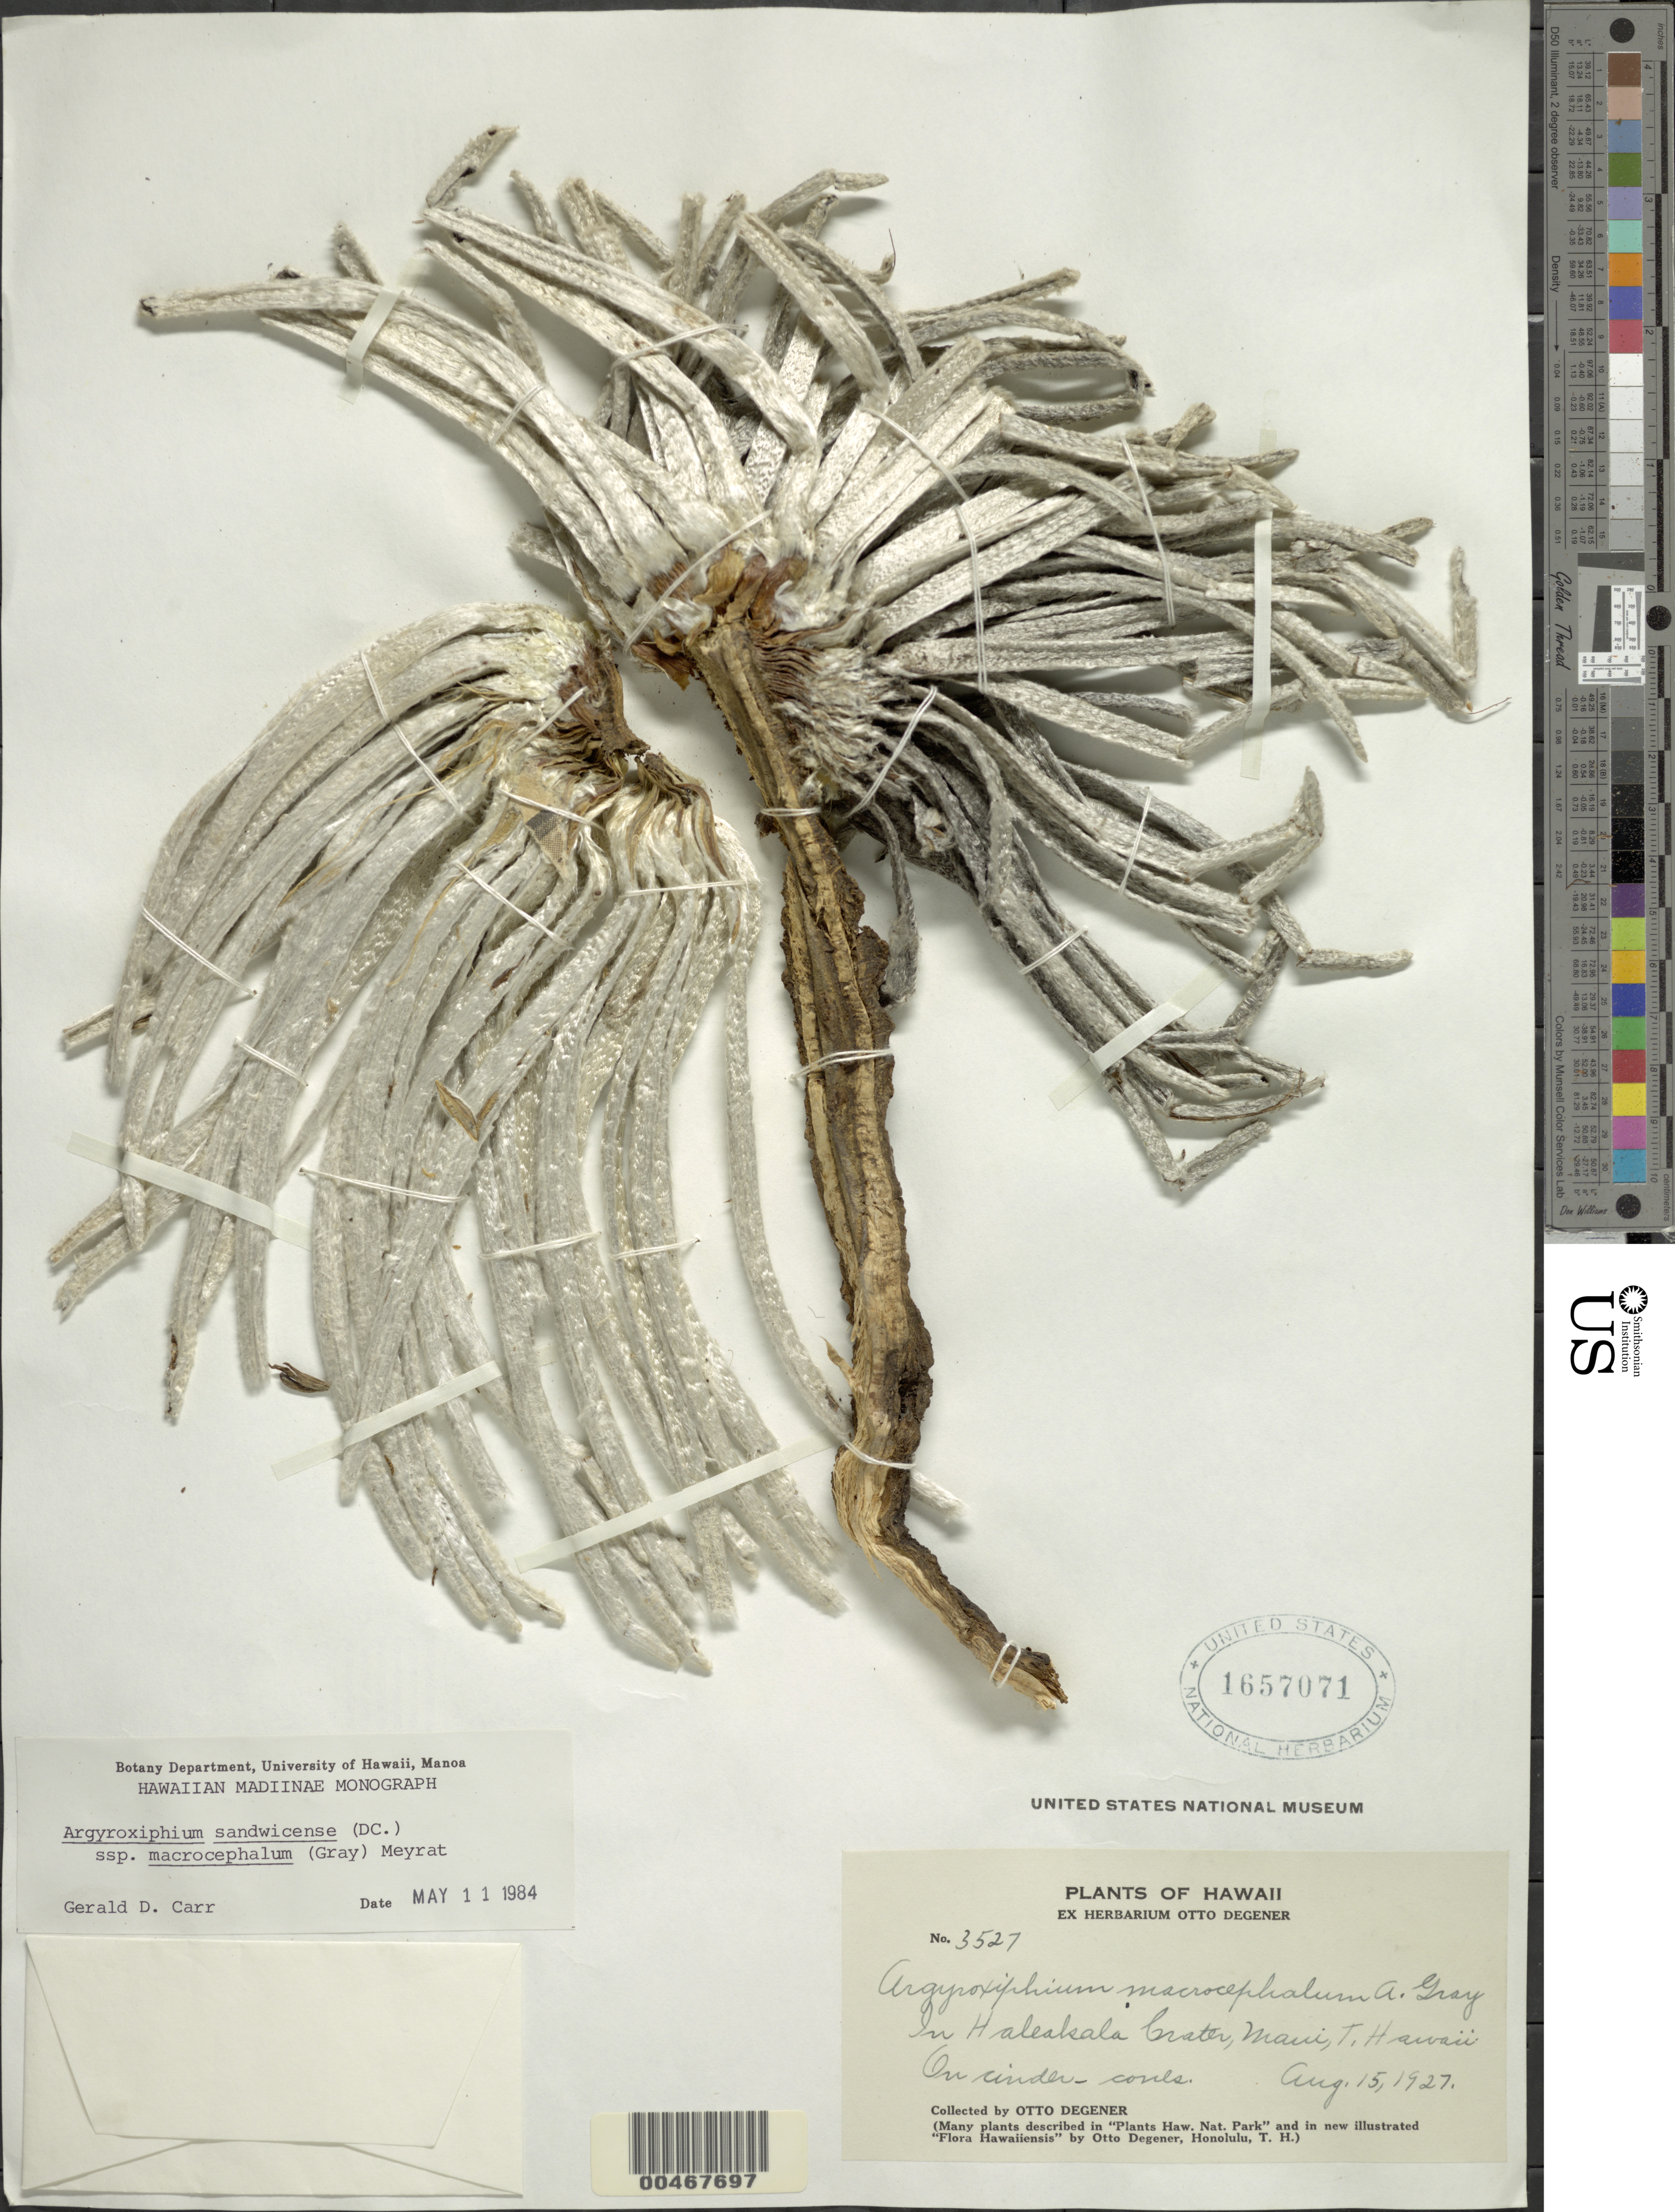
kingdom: Plantae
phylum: Tracheophyta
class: Magnoliopsida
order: Asterales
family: Asteraceae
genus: Argyroxiphium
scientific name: Argyroxiphium sandwicense subsp. macrocephalum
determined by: Carr, G. D.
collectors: O. Degener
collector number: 3527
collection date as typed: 15 Aug 1927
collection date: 1927-08-15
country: United States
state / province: Hawaii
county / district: Maui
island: Maui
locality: In Haleakala Crater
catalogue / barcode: US 1657071